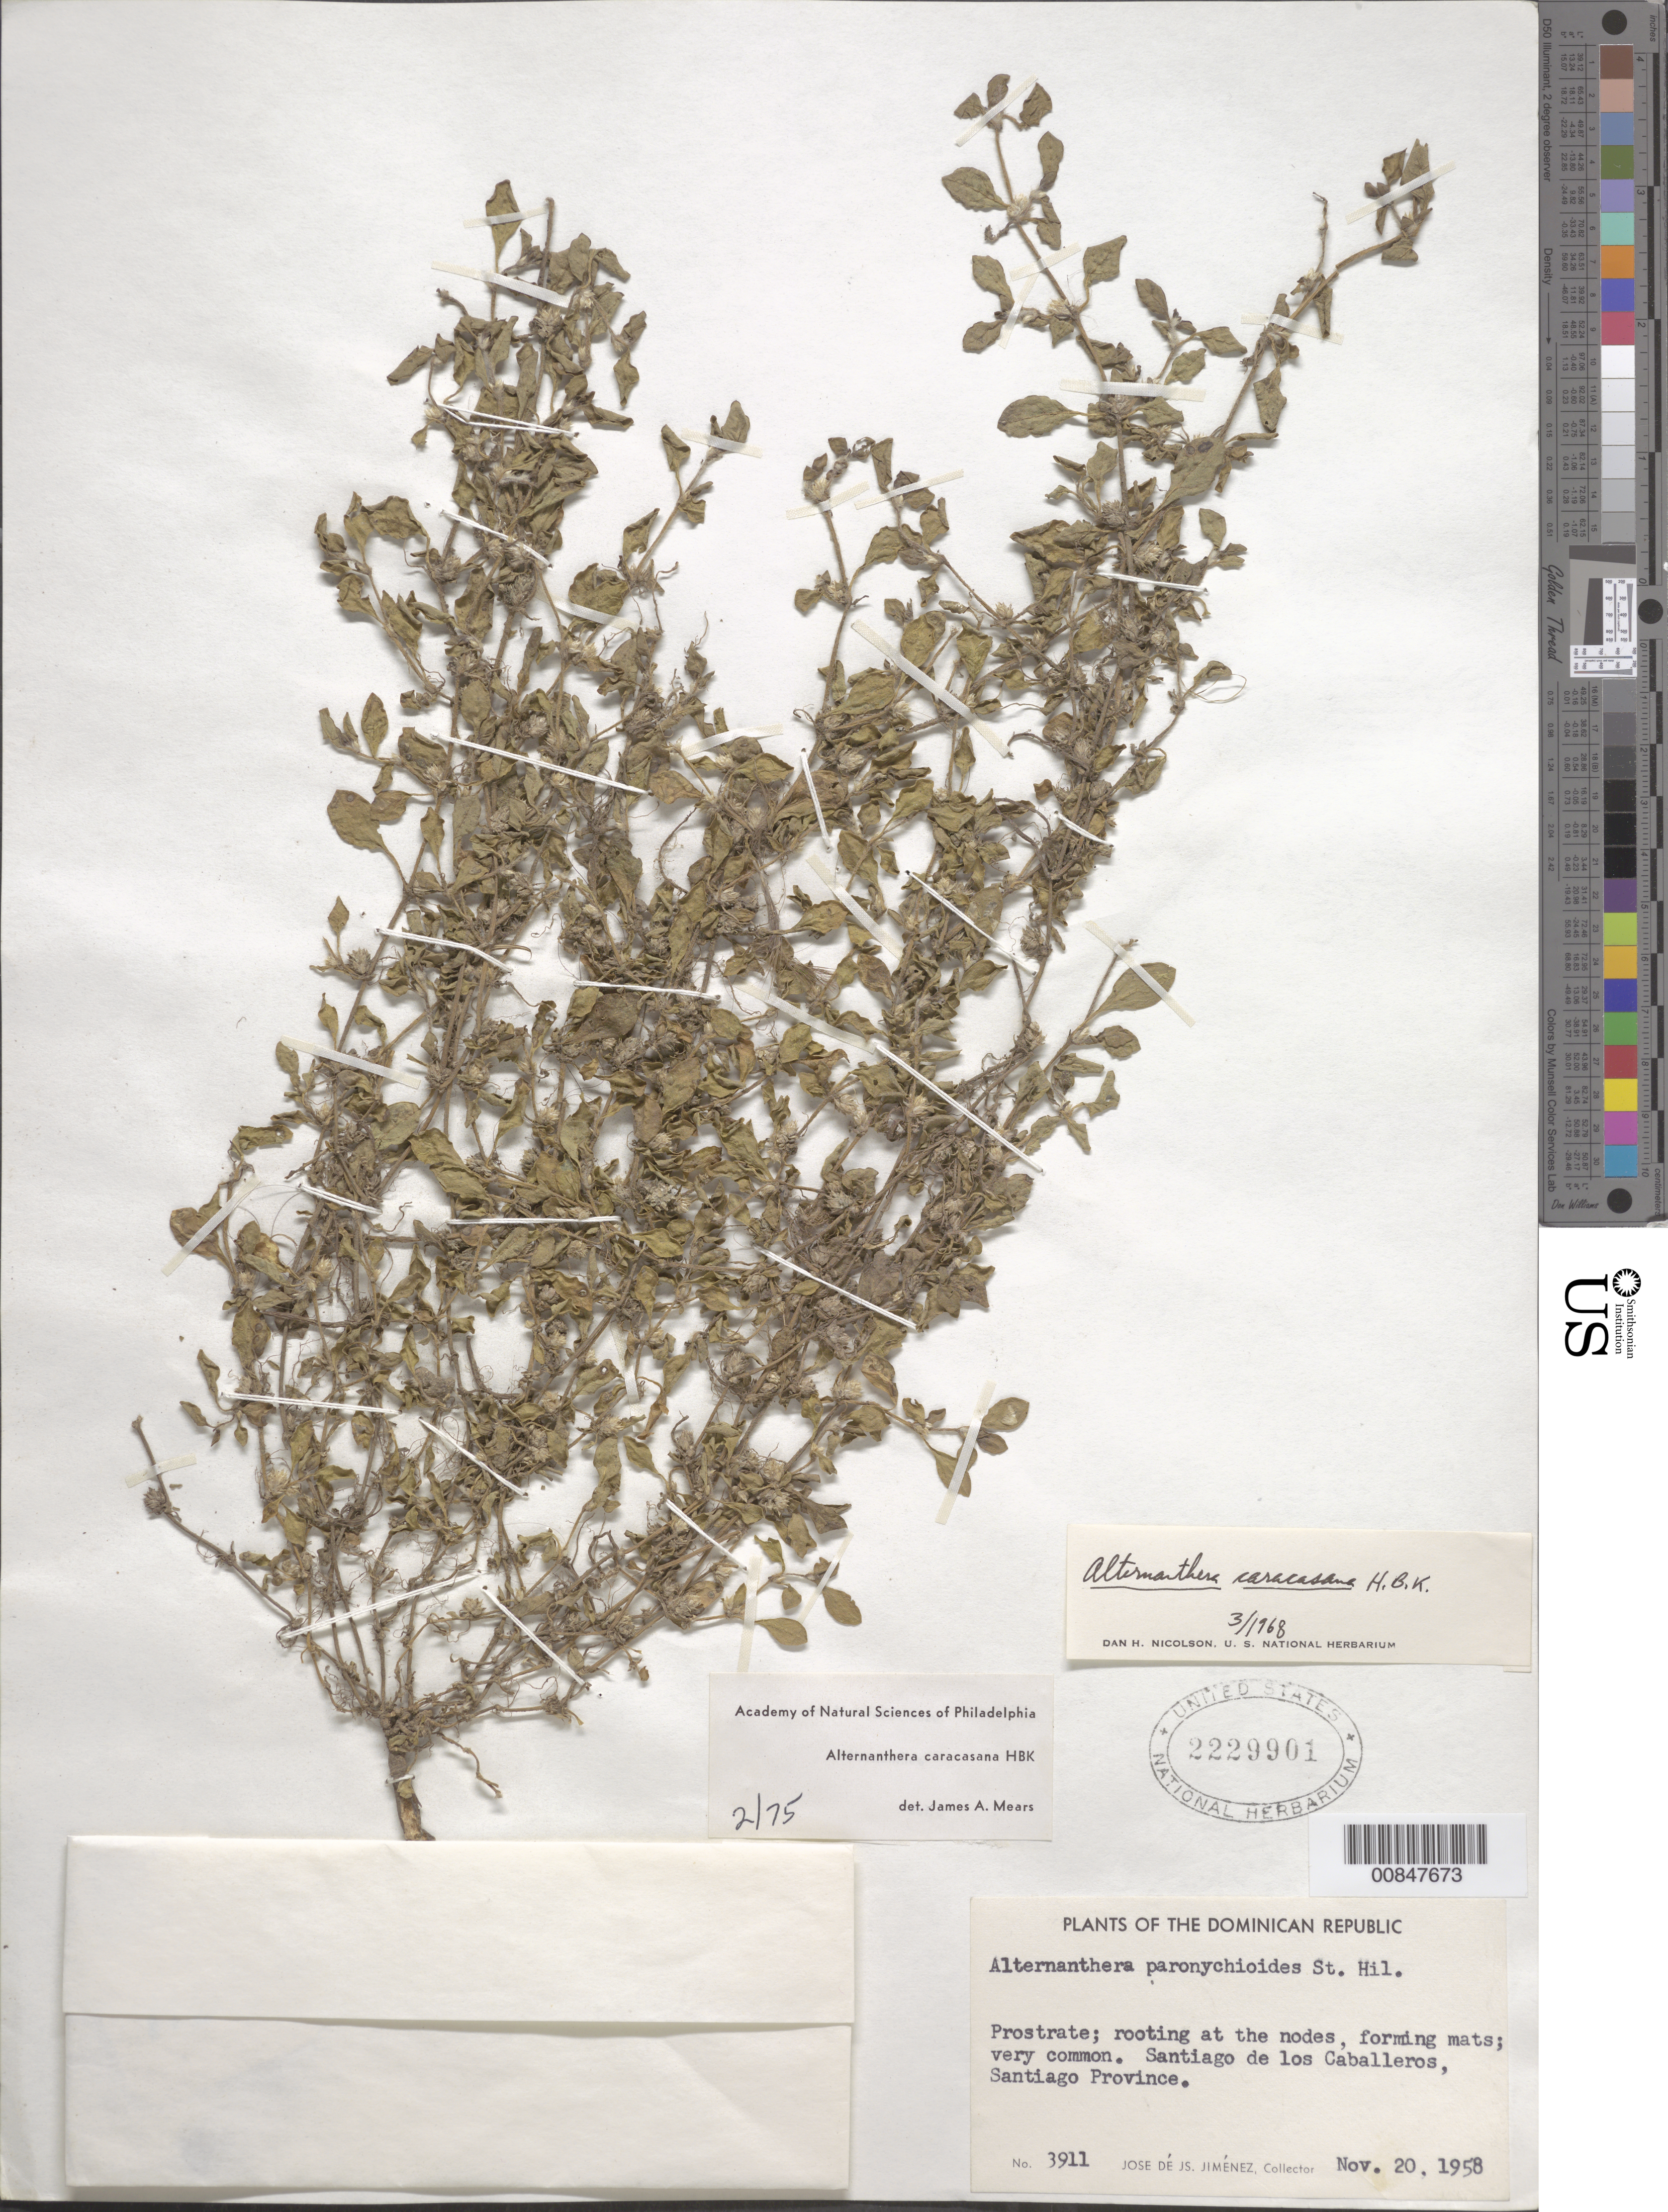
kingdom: Plantae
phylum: Tracheophyta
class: Magnoliopsida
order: Caryophyllales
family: Amaranthaceae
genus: Alternanthera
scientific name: Alternanthera caracasana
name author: Kunth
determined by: Mears, J. A., (PH), Academy of Natural Sciences of Philadelphia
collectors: J. J. Jiménez Almonte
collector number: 3911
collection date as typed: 20 Nov 1958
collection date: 1958-11-20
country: Dominican Republic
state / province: Santiago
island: Hispaniola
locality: Santiago de los Caballeros.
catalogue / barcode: US 2229901